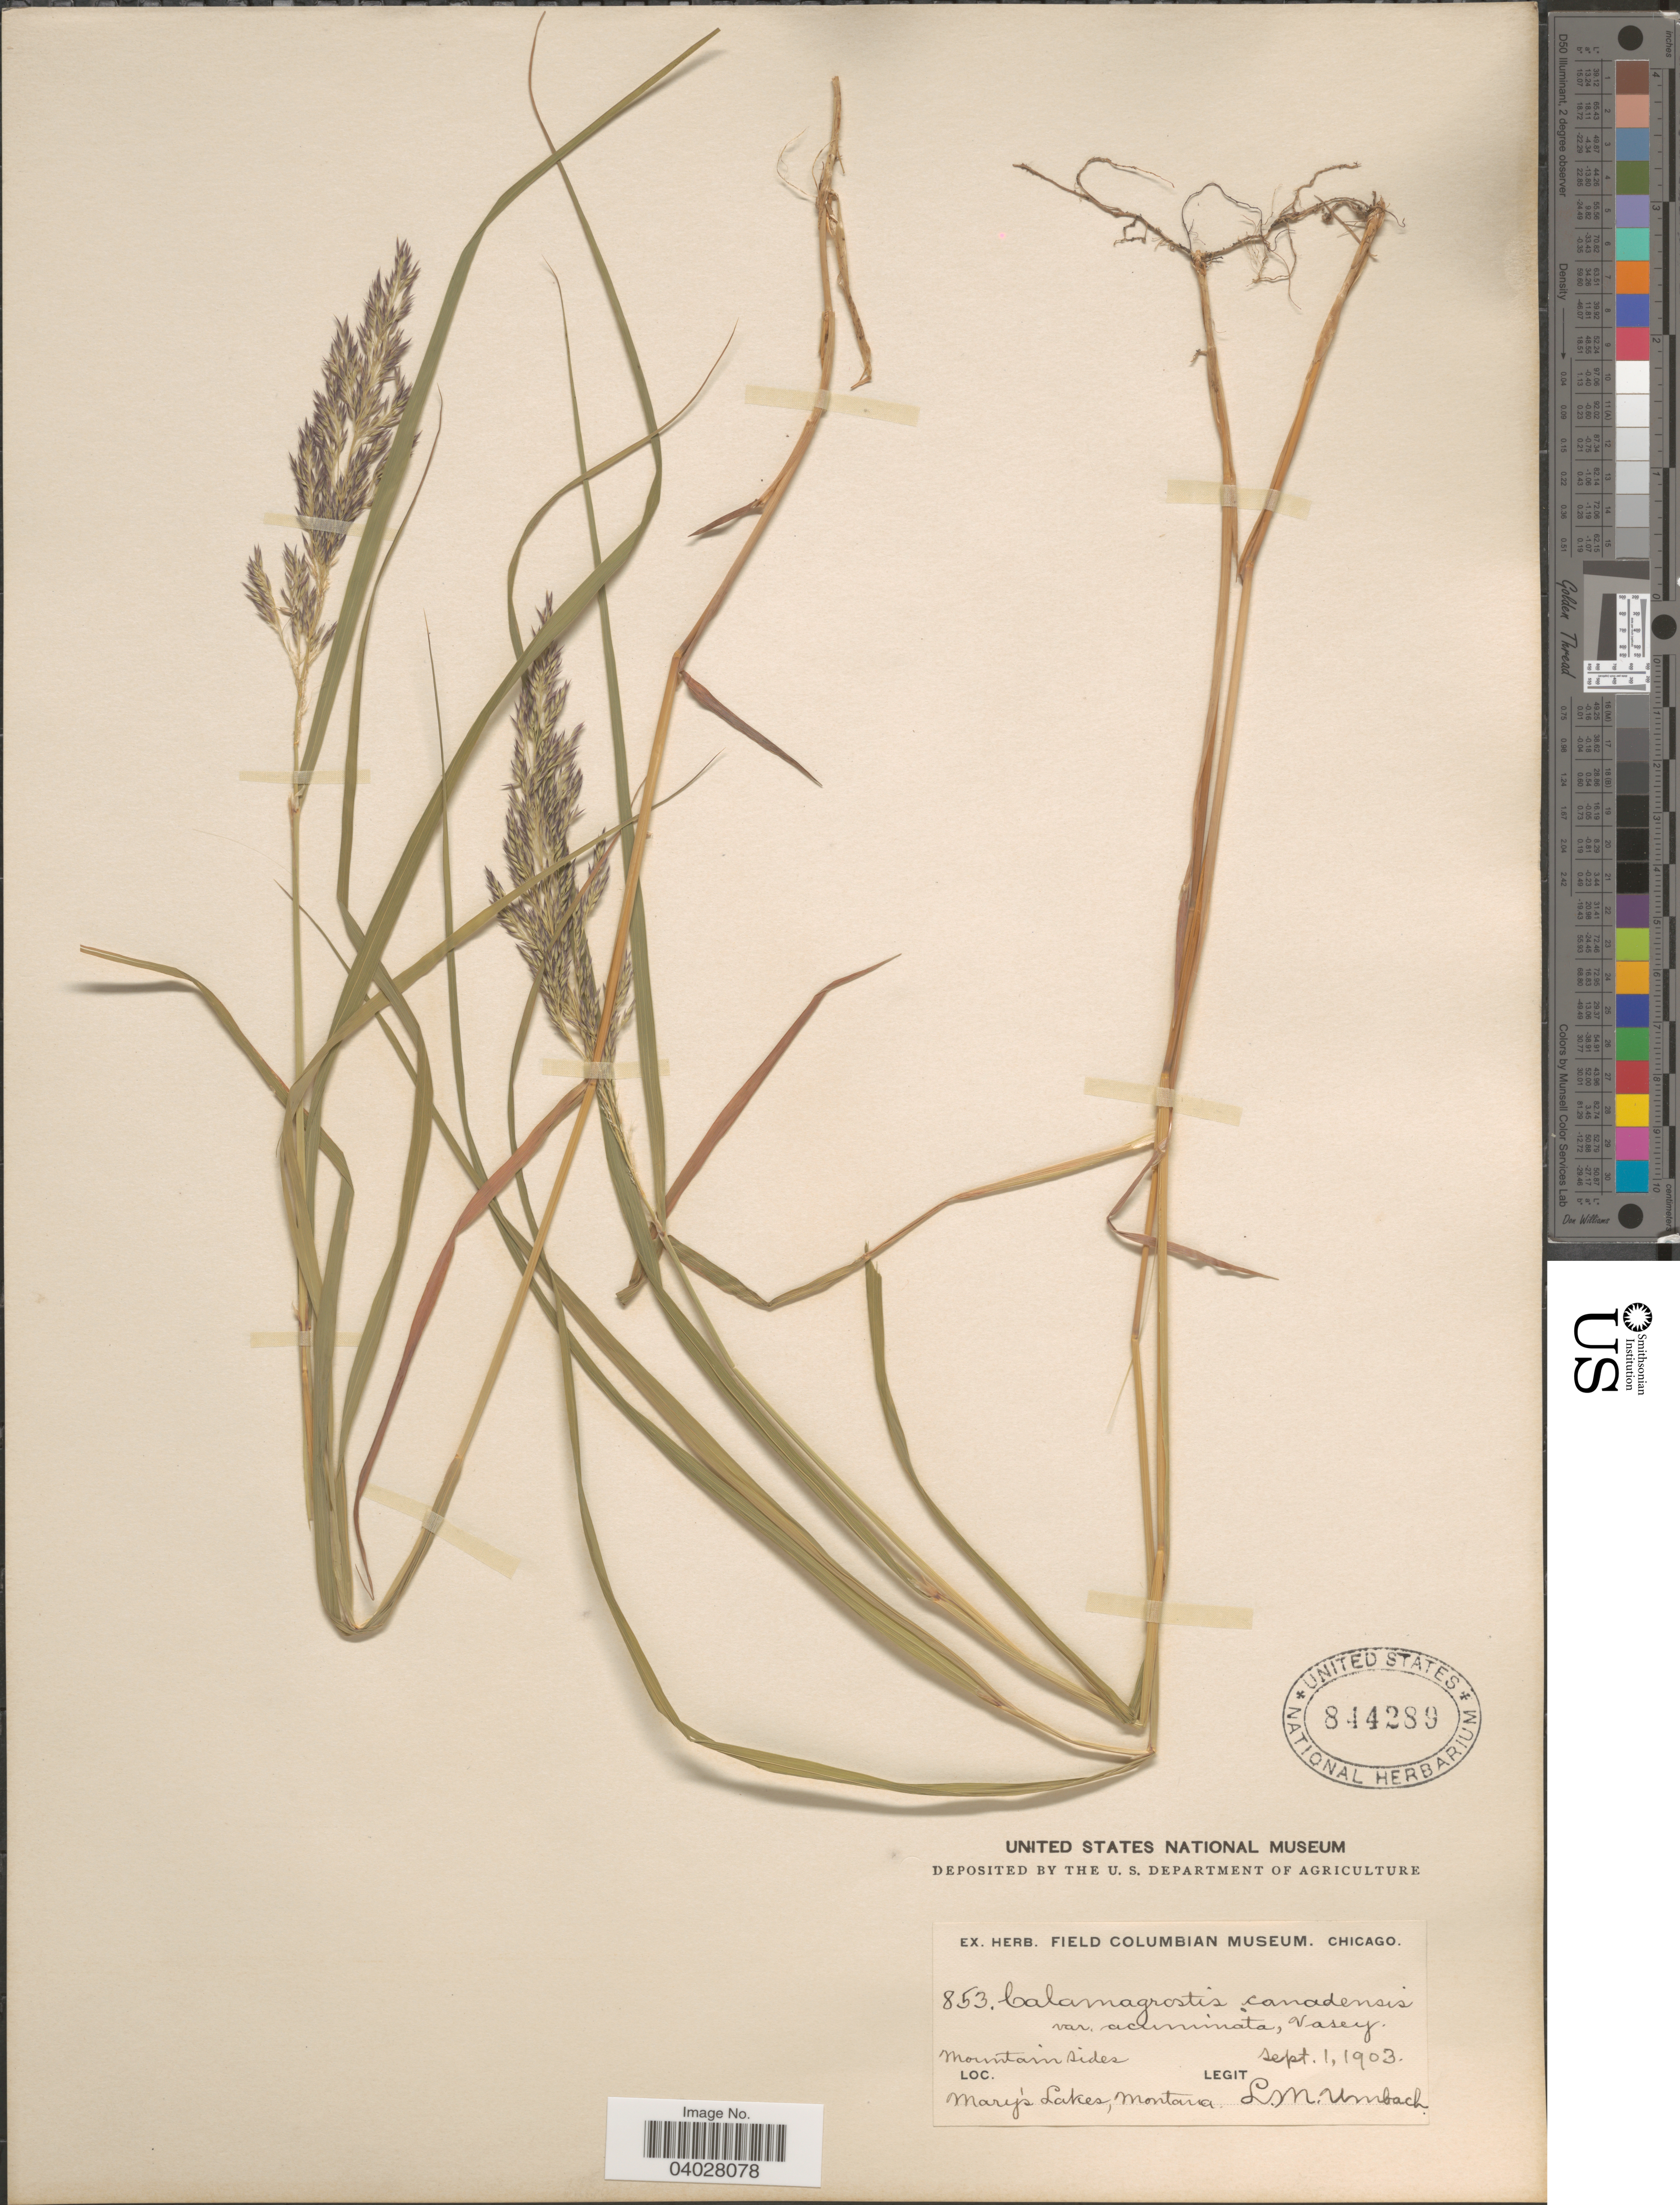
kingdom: Plantae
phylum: Tracheophyta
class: Liliopsida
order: Poales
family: Poaceae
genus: Calamagrostis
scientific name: Calamagrostis canadensis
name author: (Michx.) P. Beauv.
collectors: L. M. Umbach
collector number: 853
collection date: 1903-09-01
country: United States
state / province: Montana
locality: Mary's Lakes.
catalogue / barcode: US 844289